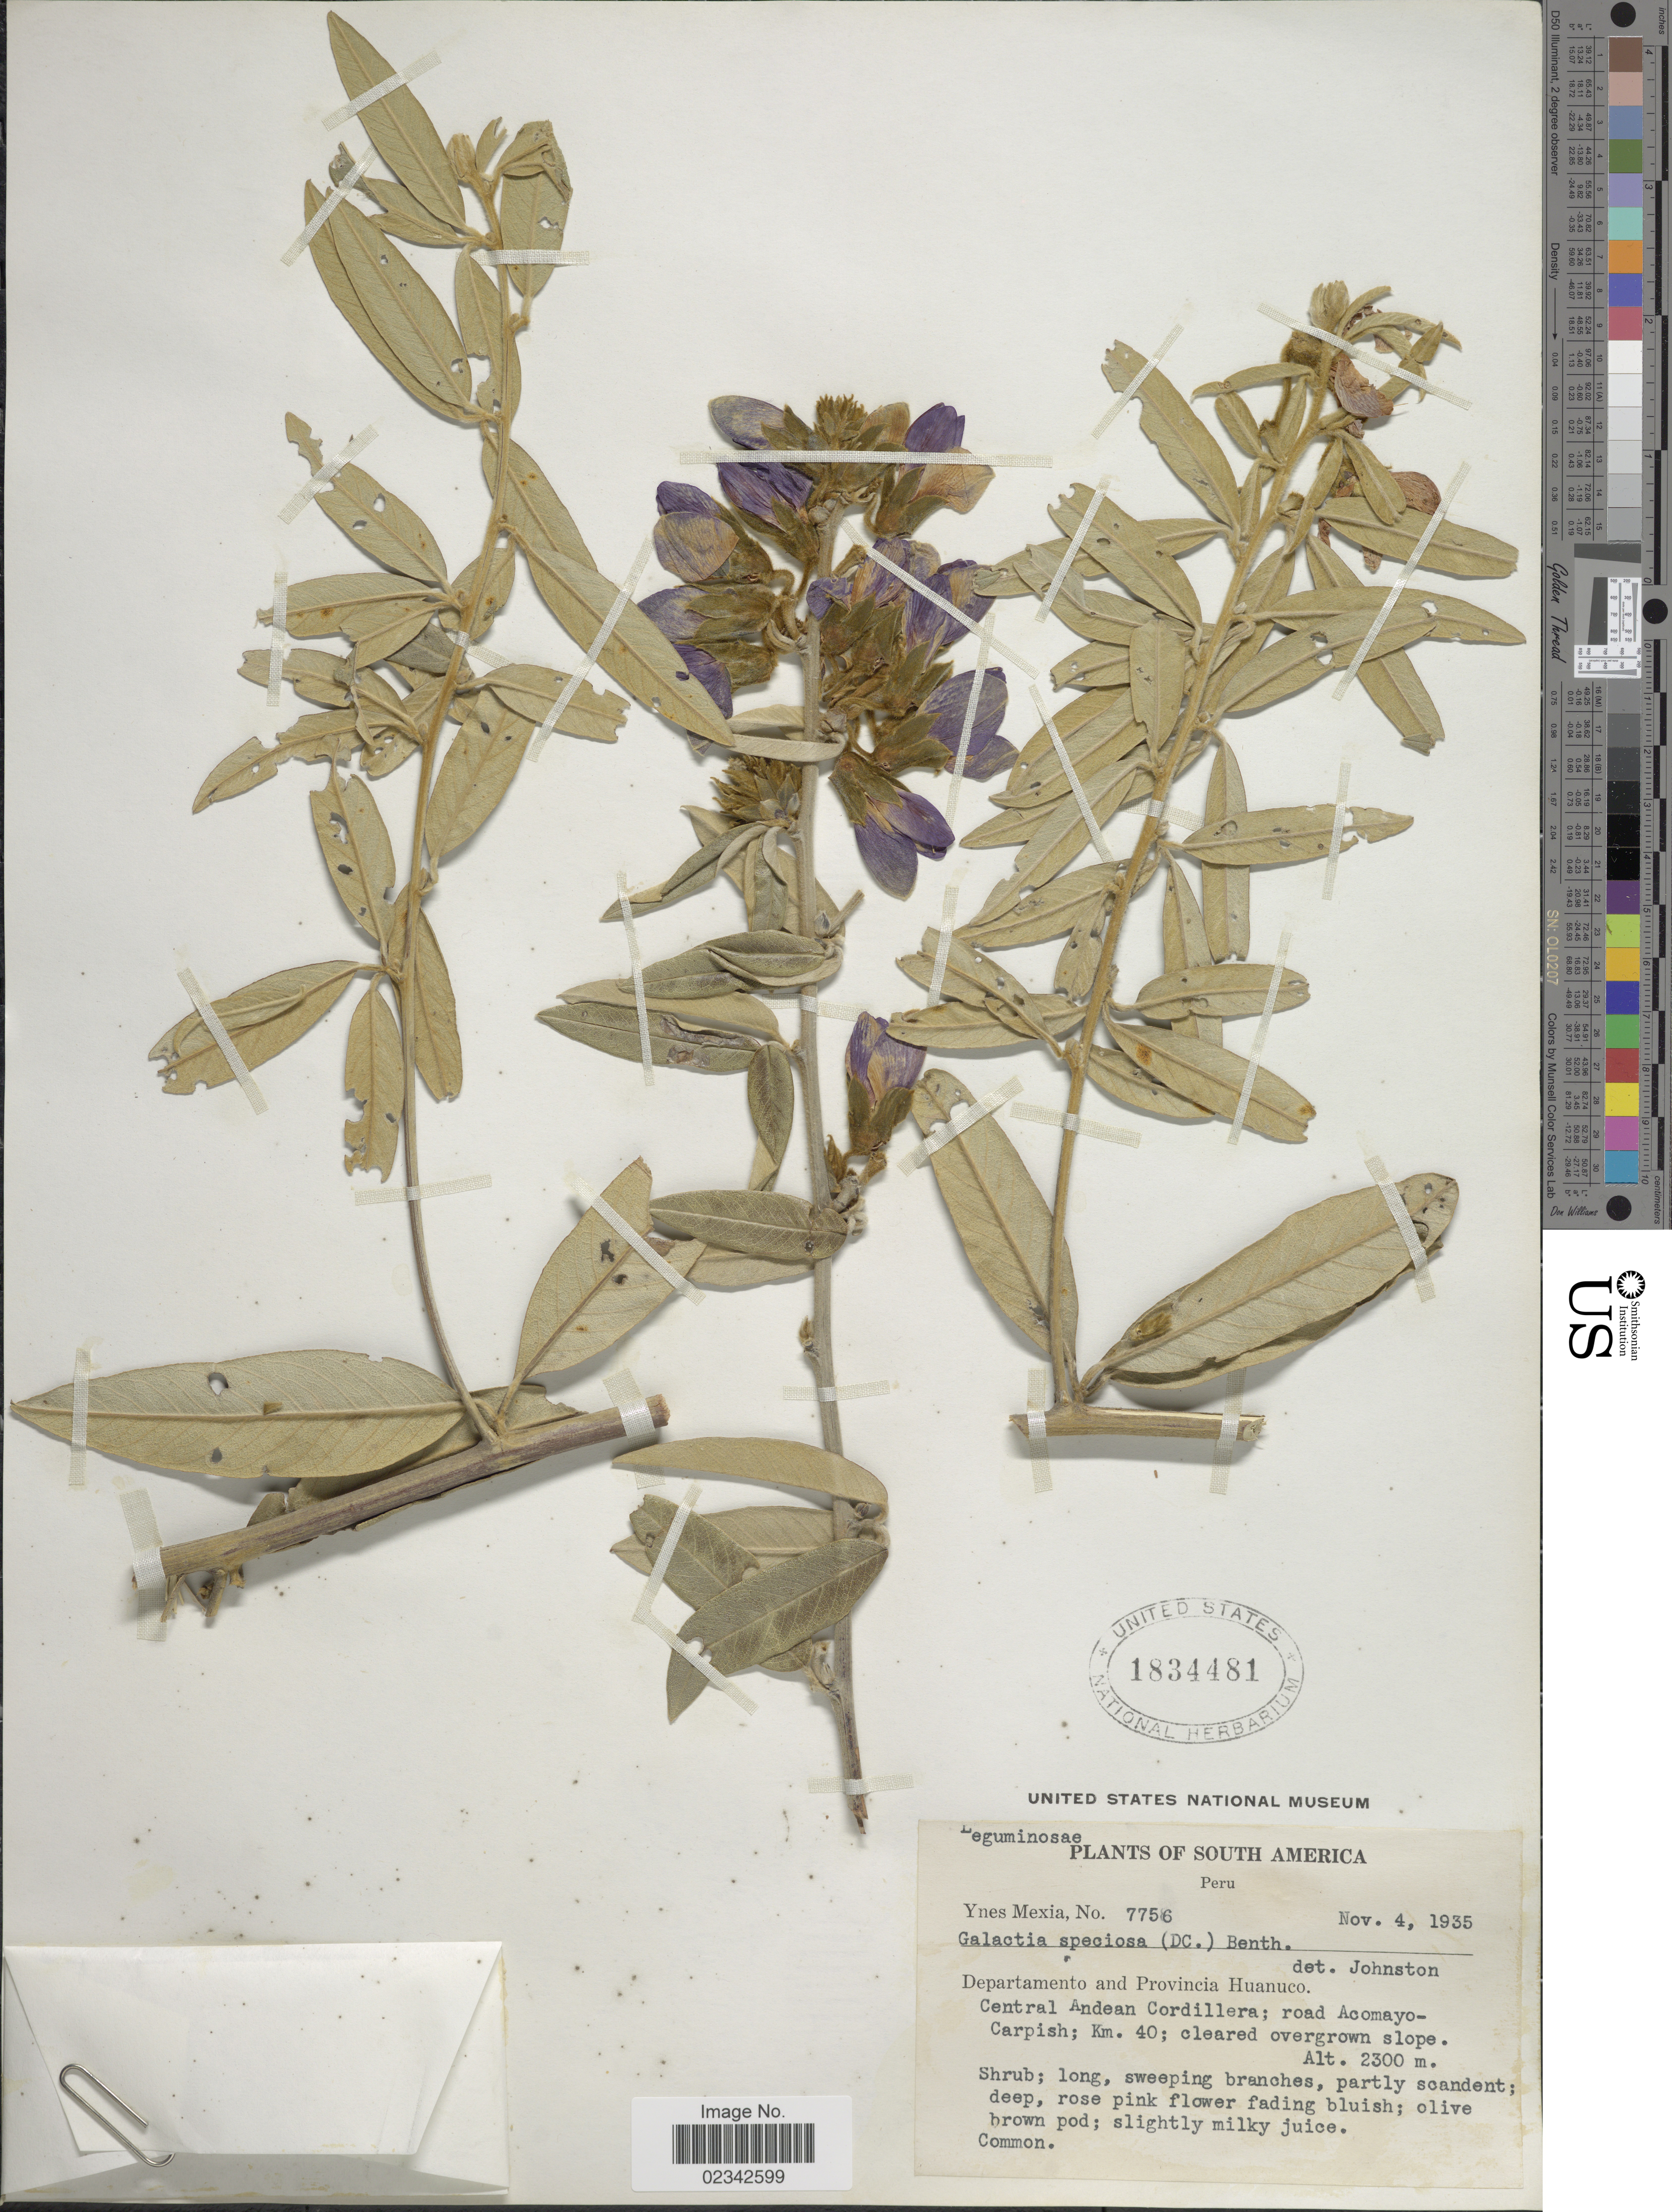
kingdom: Plantae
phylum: Tracheophyta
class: Magnoliopsida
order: Fabales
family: Fabaceae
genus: Collaea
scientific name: Collaea speciosa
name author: (Loisel.) DC.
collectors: Y. Mexia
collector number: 7756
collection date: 1935-11-04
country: Peru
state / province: Huánuco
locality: Departamento and Provincia Huanuco, Central Andean Cordilleral; road Acomayo Carpish; km. 40; cleared overgrown slope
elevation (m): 2300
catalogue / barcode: US 1834481